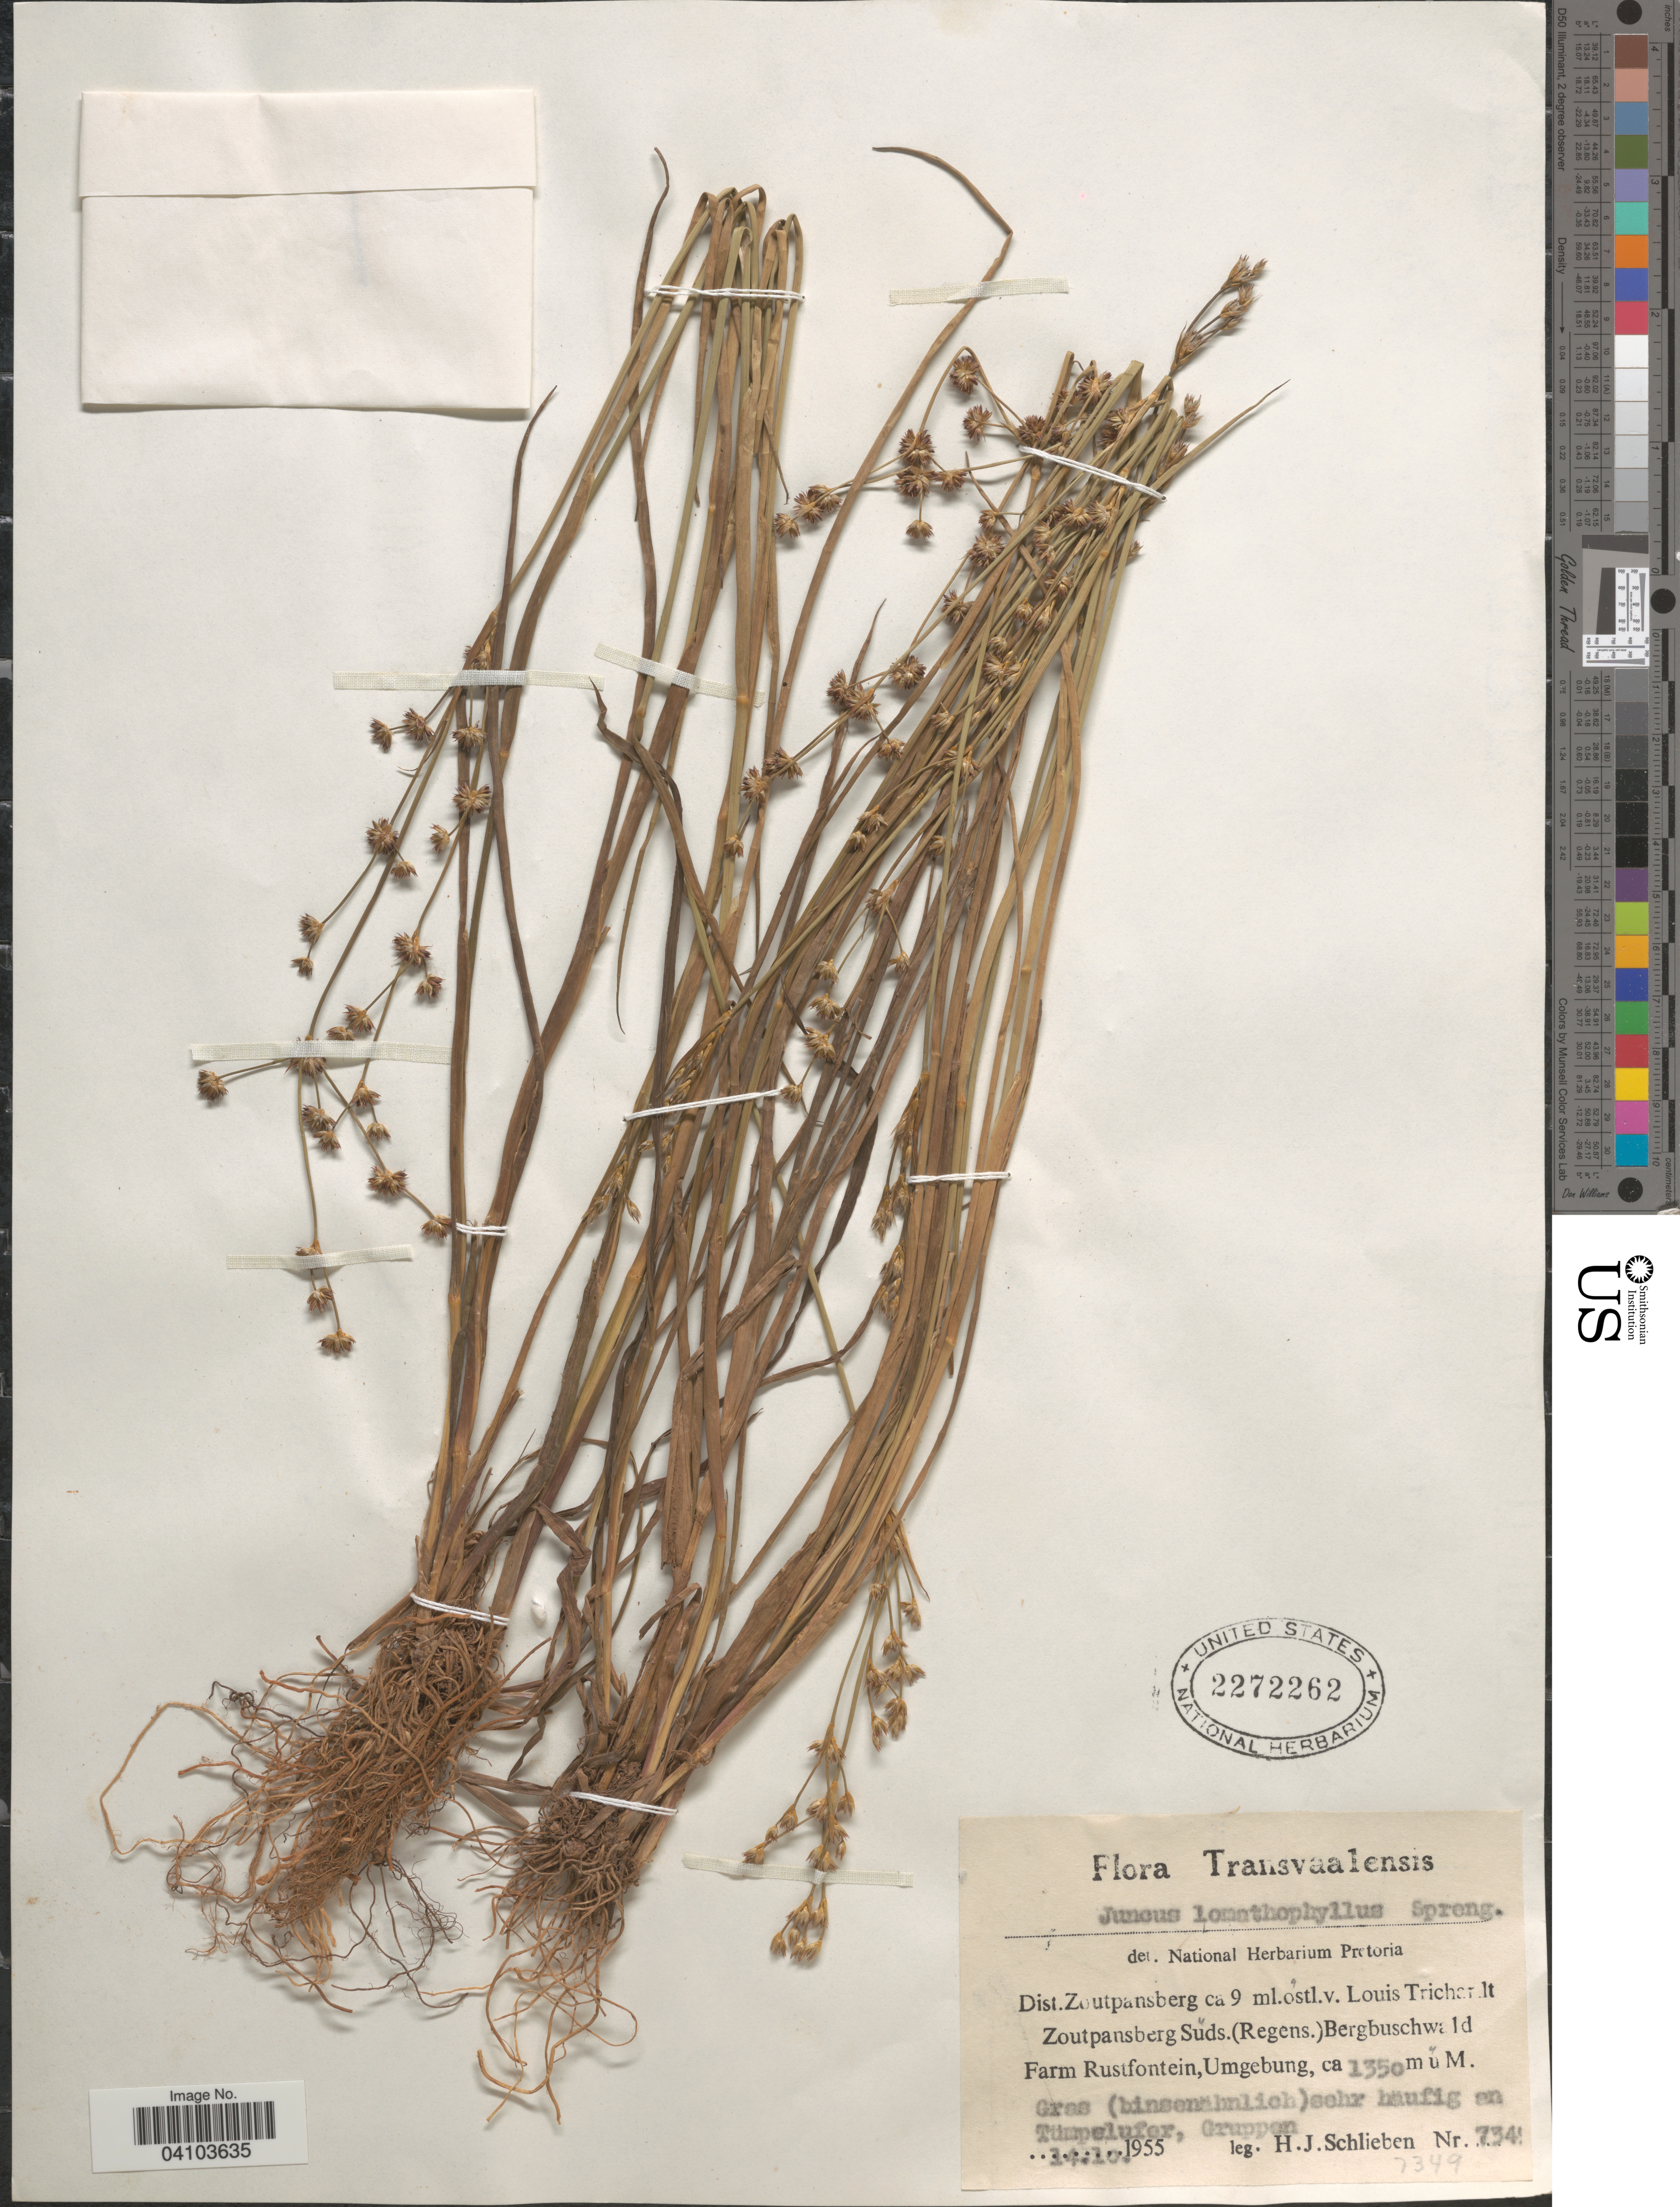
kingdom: Plantae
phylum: Tracheophyta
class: Liliopsida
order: Poales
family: Juncaceae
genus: Juncus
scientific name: Juncus lomatophyllus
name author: Spreng.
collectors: H. J. Schlieben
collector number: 734!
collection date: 1955-10-14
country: South Africa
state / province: Limpopo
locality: Transvaalensis. Dist.Zoutpansberg ca 9 ml.östl.v. Louis Trichardt [interpreted] Zoutpansberg Süds.(Regens.)Bergbuschwald Farm Rustfontein,Umgebung.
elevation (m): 1350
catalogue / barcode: US 2272262